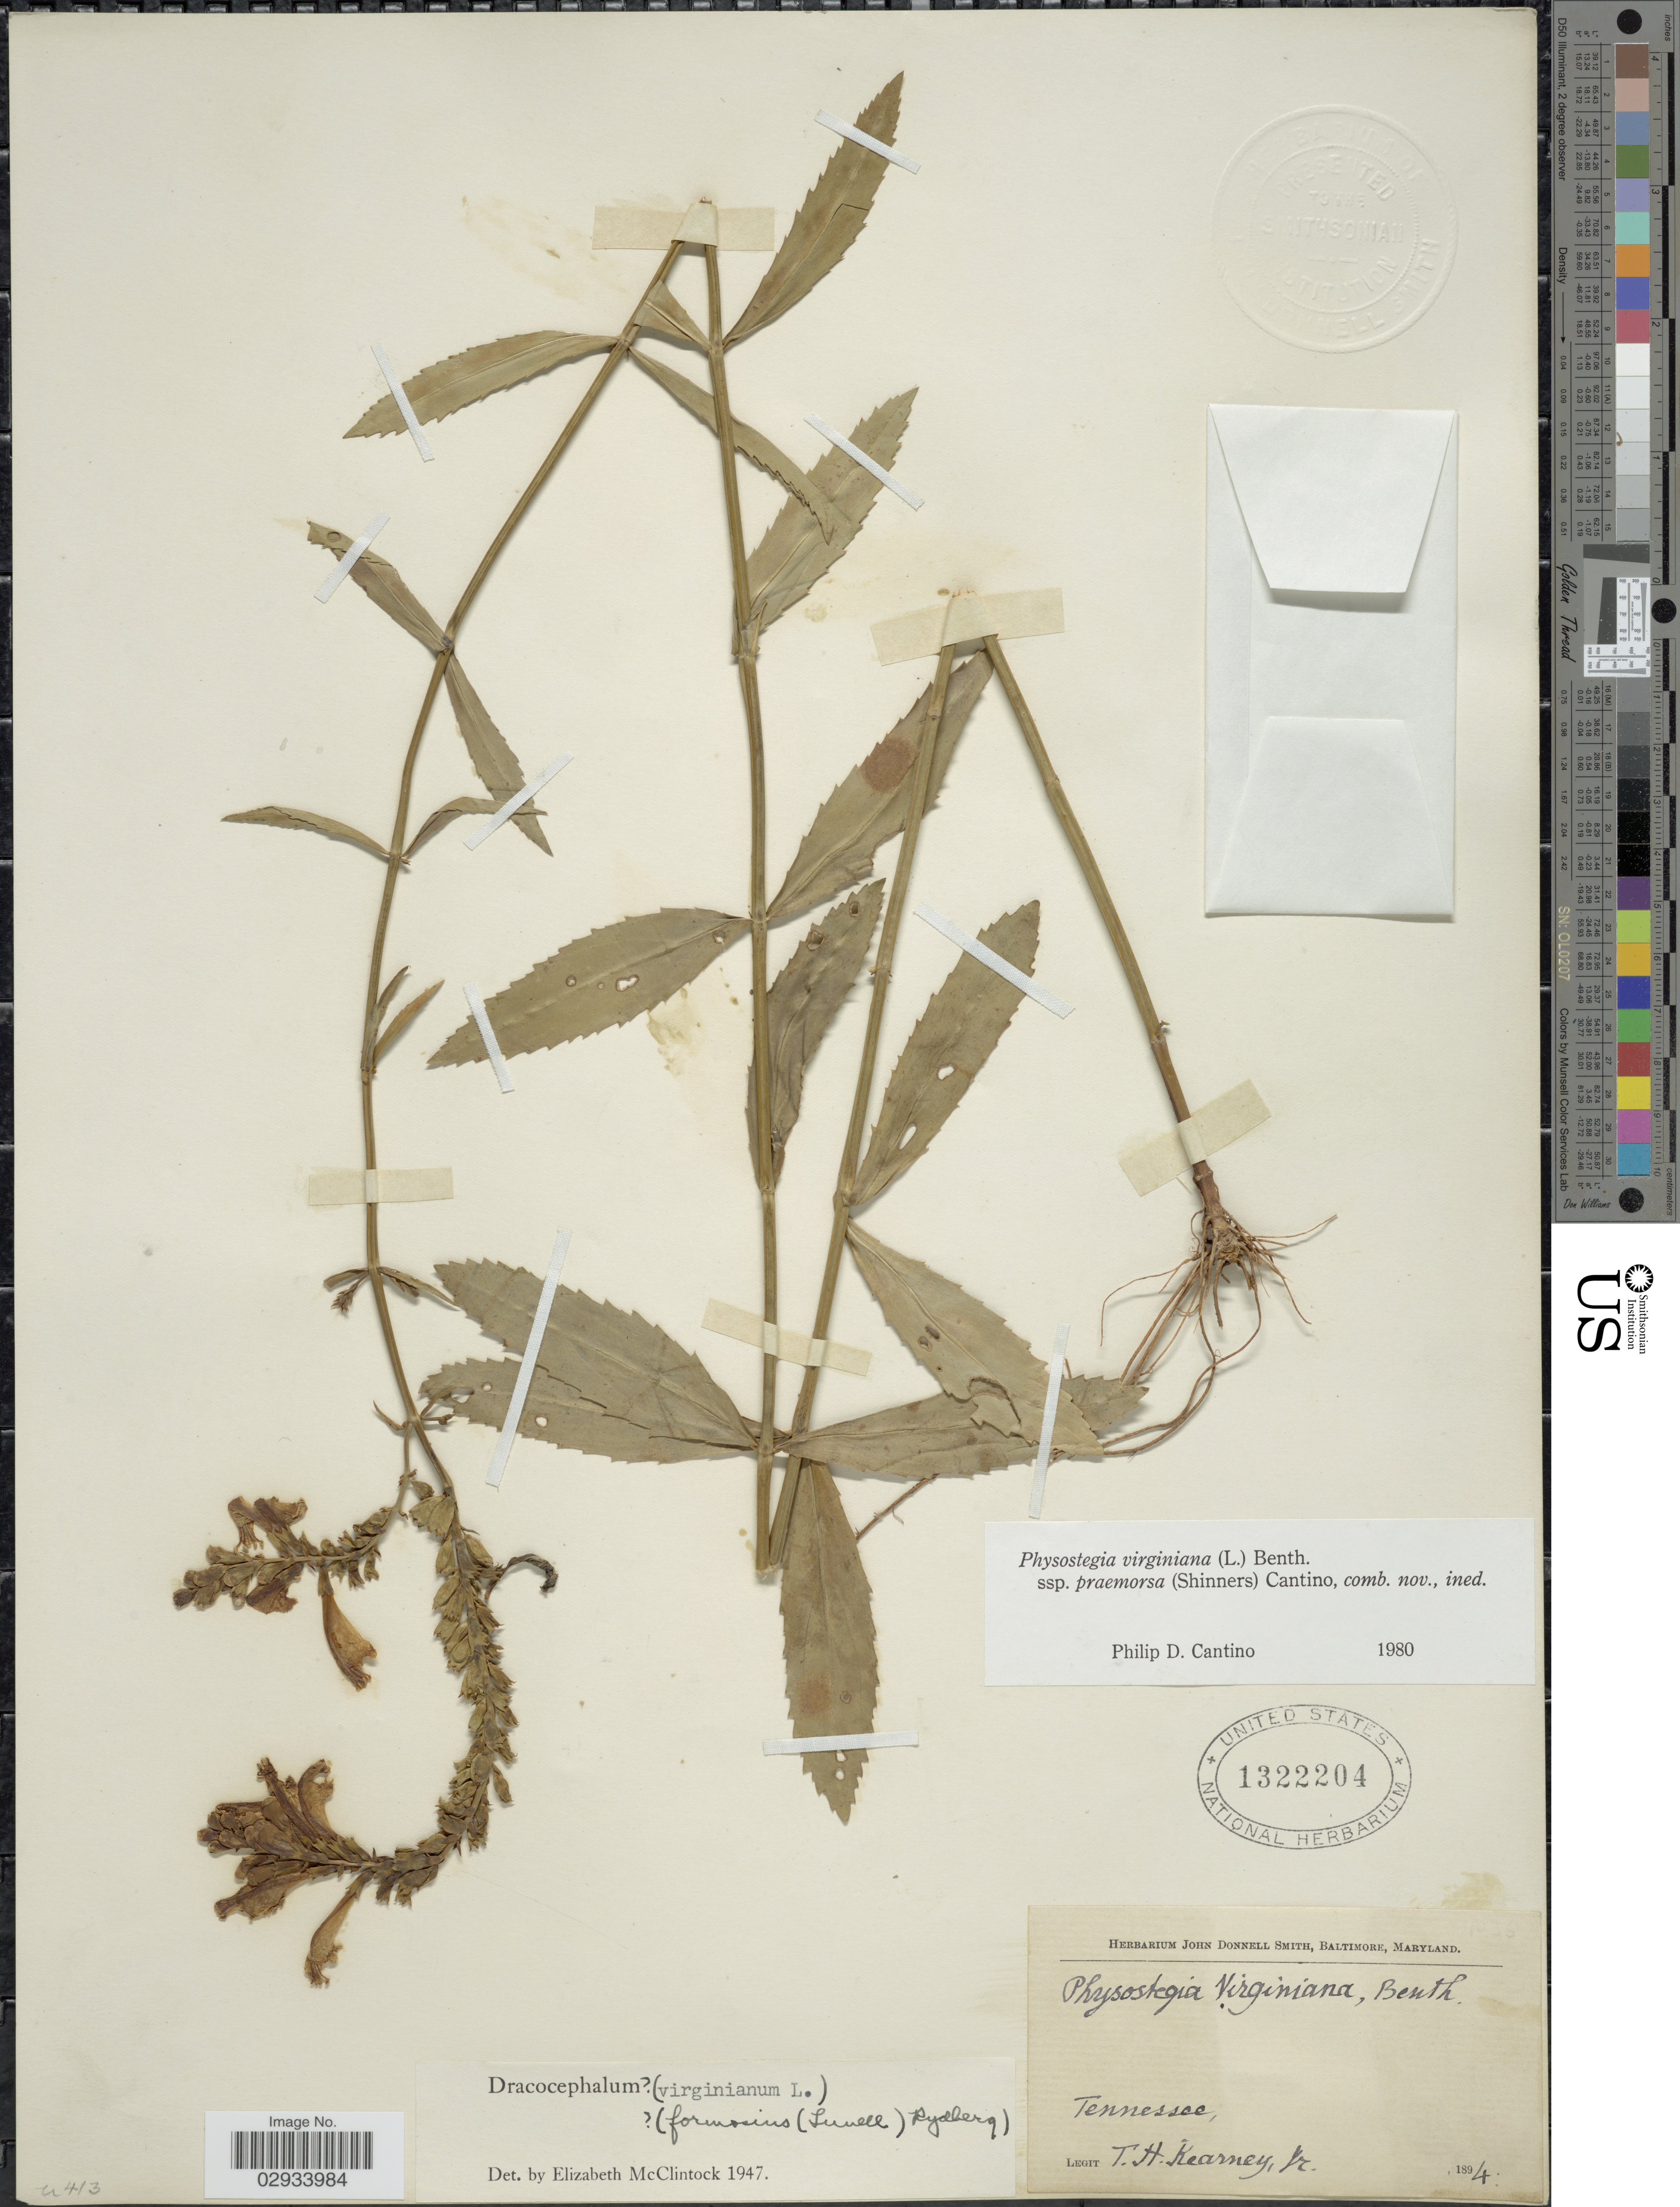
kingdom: Plantae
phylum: Tracheophyta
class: Magnoliopsida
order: Lamiales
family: Lamiaceae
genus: Physostegia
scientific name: Physostegia virginiana subsp. praemorsa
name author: (Shinners) P.D. Cantino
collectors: T. H. Kearney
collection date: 1894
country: United States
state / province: Tennessee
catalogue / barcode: US 1322204